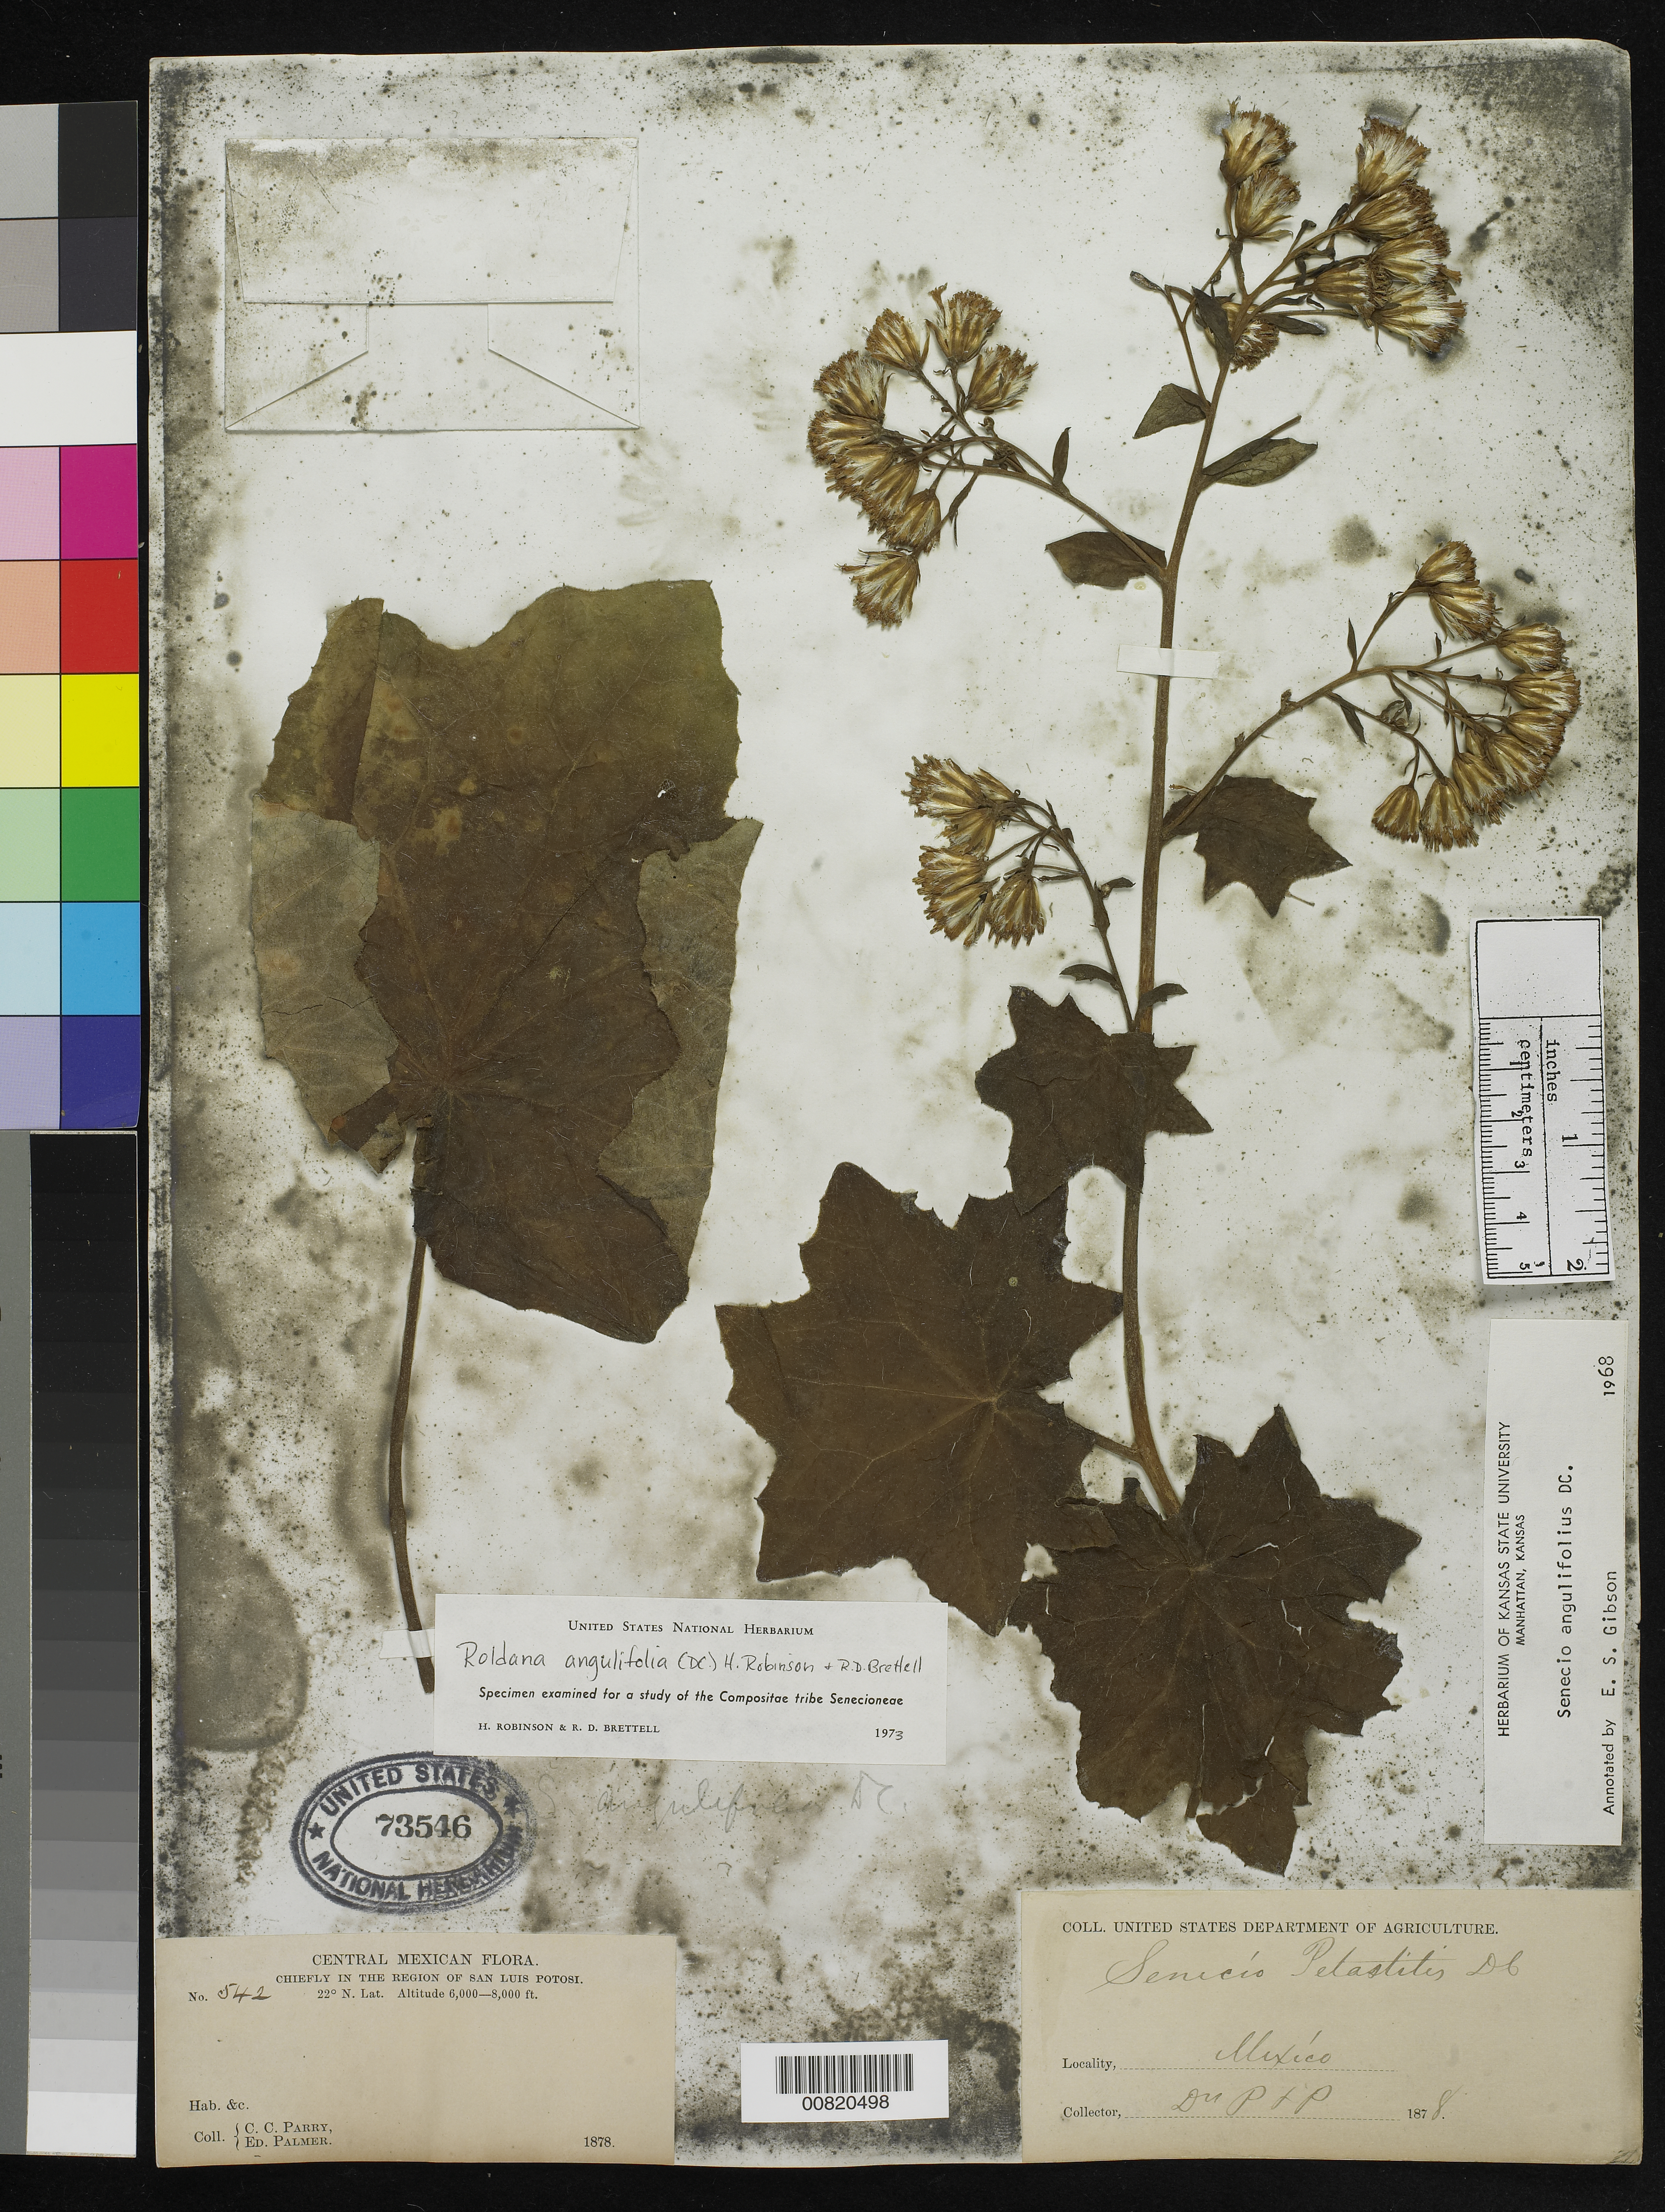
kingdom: Plantae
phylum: Tracheophyta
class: Magnoliopsida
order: Asterales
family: Asteraceae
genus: Roldana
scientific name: Roldana angulifolia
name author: (DC.) H. Rob. & Brettell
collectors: C. C. Parry & E. Palmer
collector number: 542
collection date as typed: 1878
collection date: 1878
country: Mexico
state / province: San Luis Potosí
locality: Chiefly in the region of San Luis Potosí.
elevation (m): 1829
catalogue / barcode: US 73546